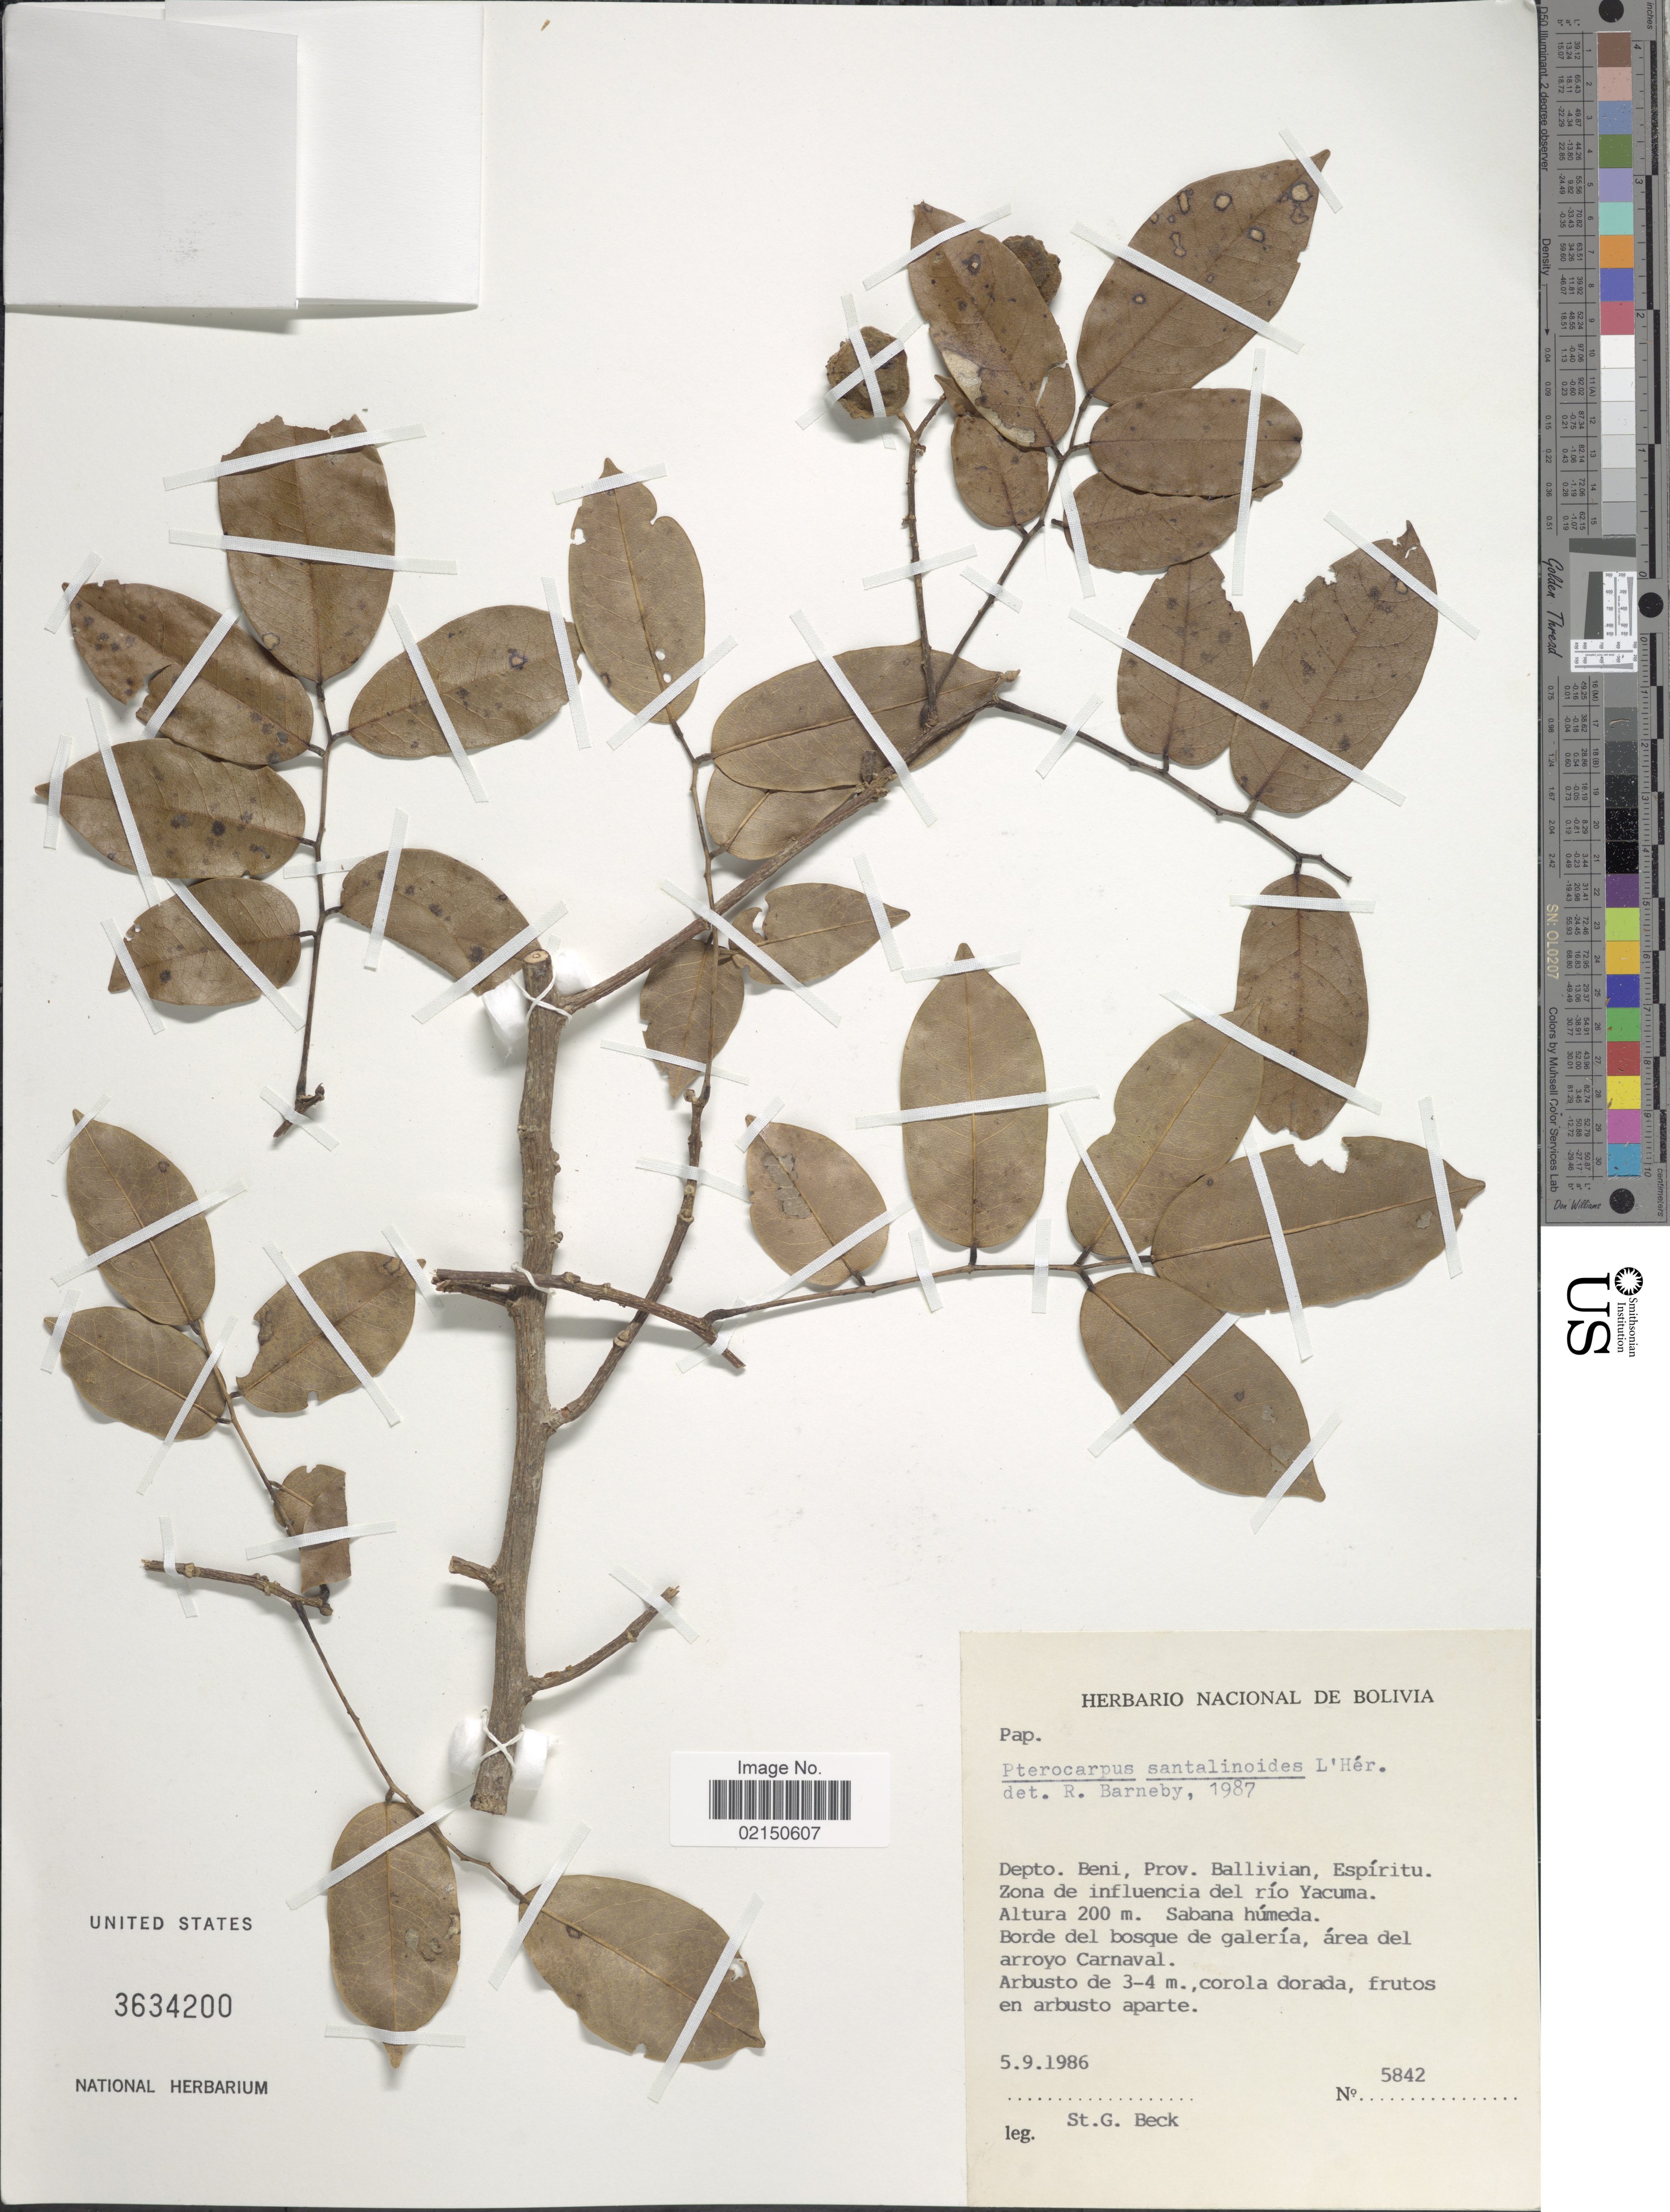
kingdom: Plantae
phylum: Tracheophyta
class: Magnoliopsida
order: Fabales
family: Fabaceae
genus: Pterocarpus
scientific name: Pterocarpus santalinoides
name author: L'Hér. ex DC.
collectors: S. G. Beck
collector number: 5842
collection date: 1986-09-05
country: Bolivia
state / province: Beni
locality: Prov. Ballivian, Espiritu. Zona de influencia del rio Yacuma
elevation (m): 200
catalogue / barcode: US 3634200